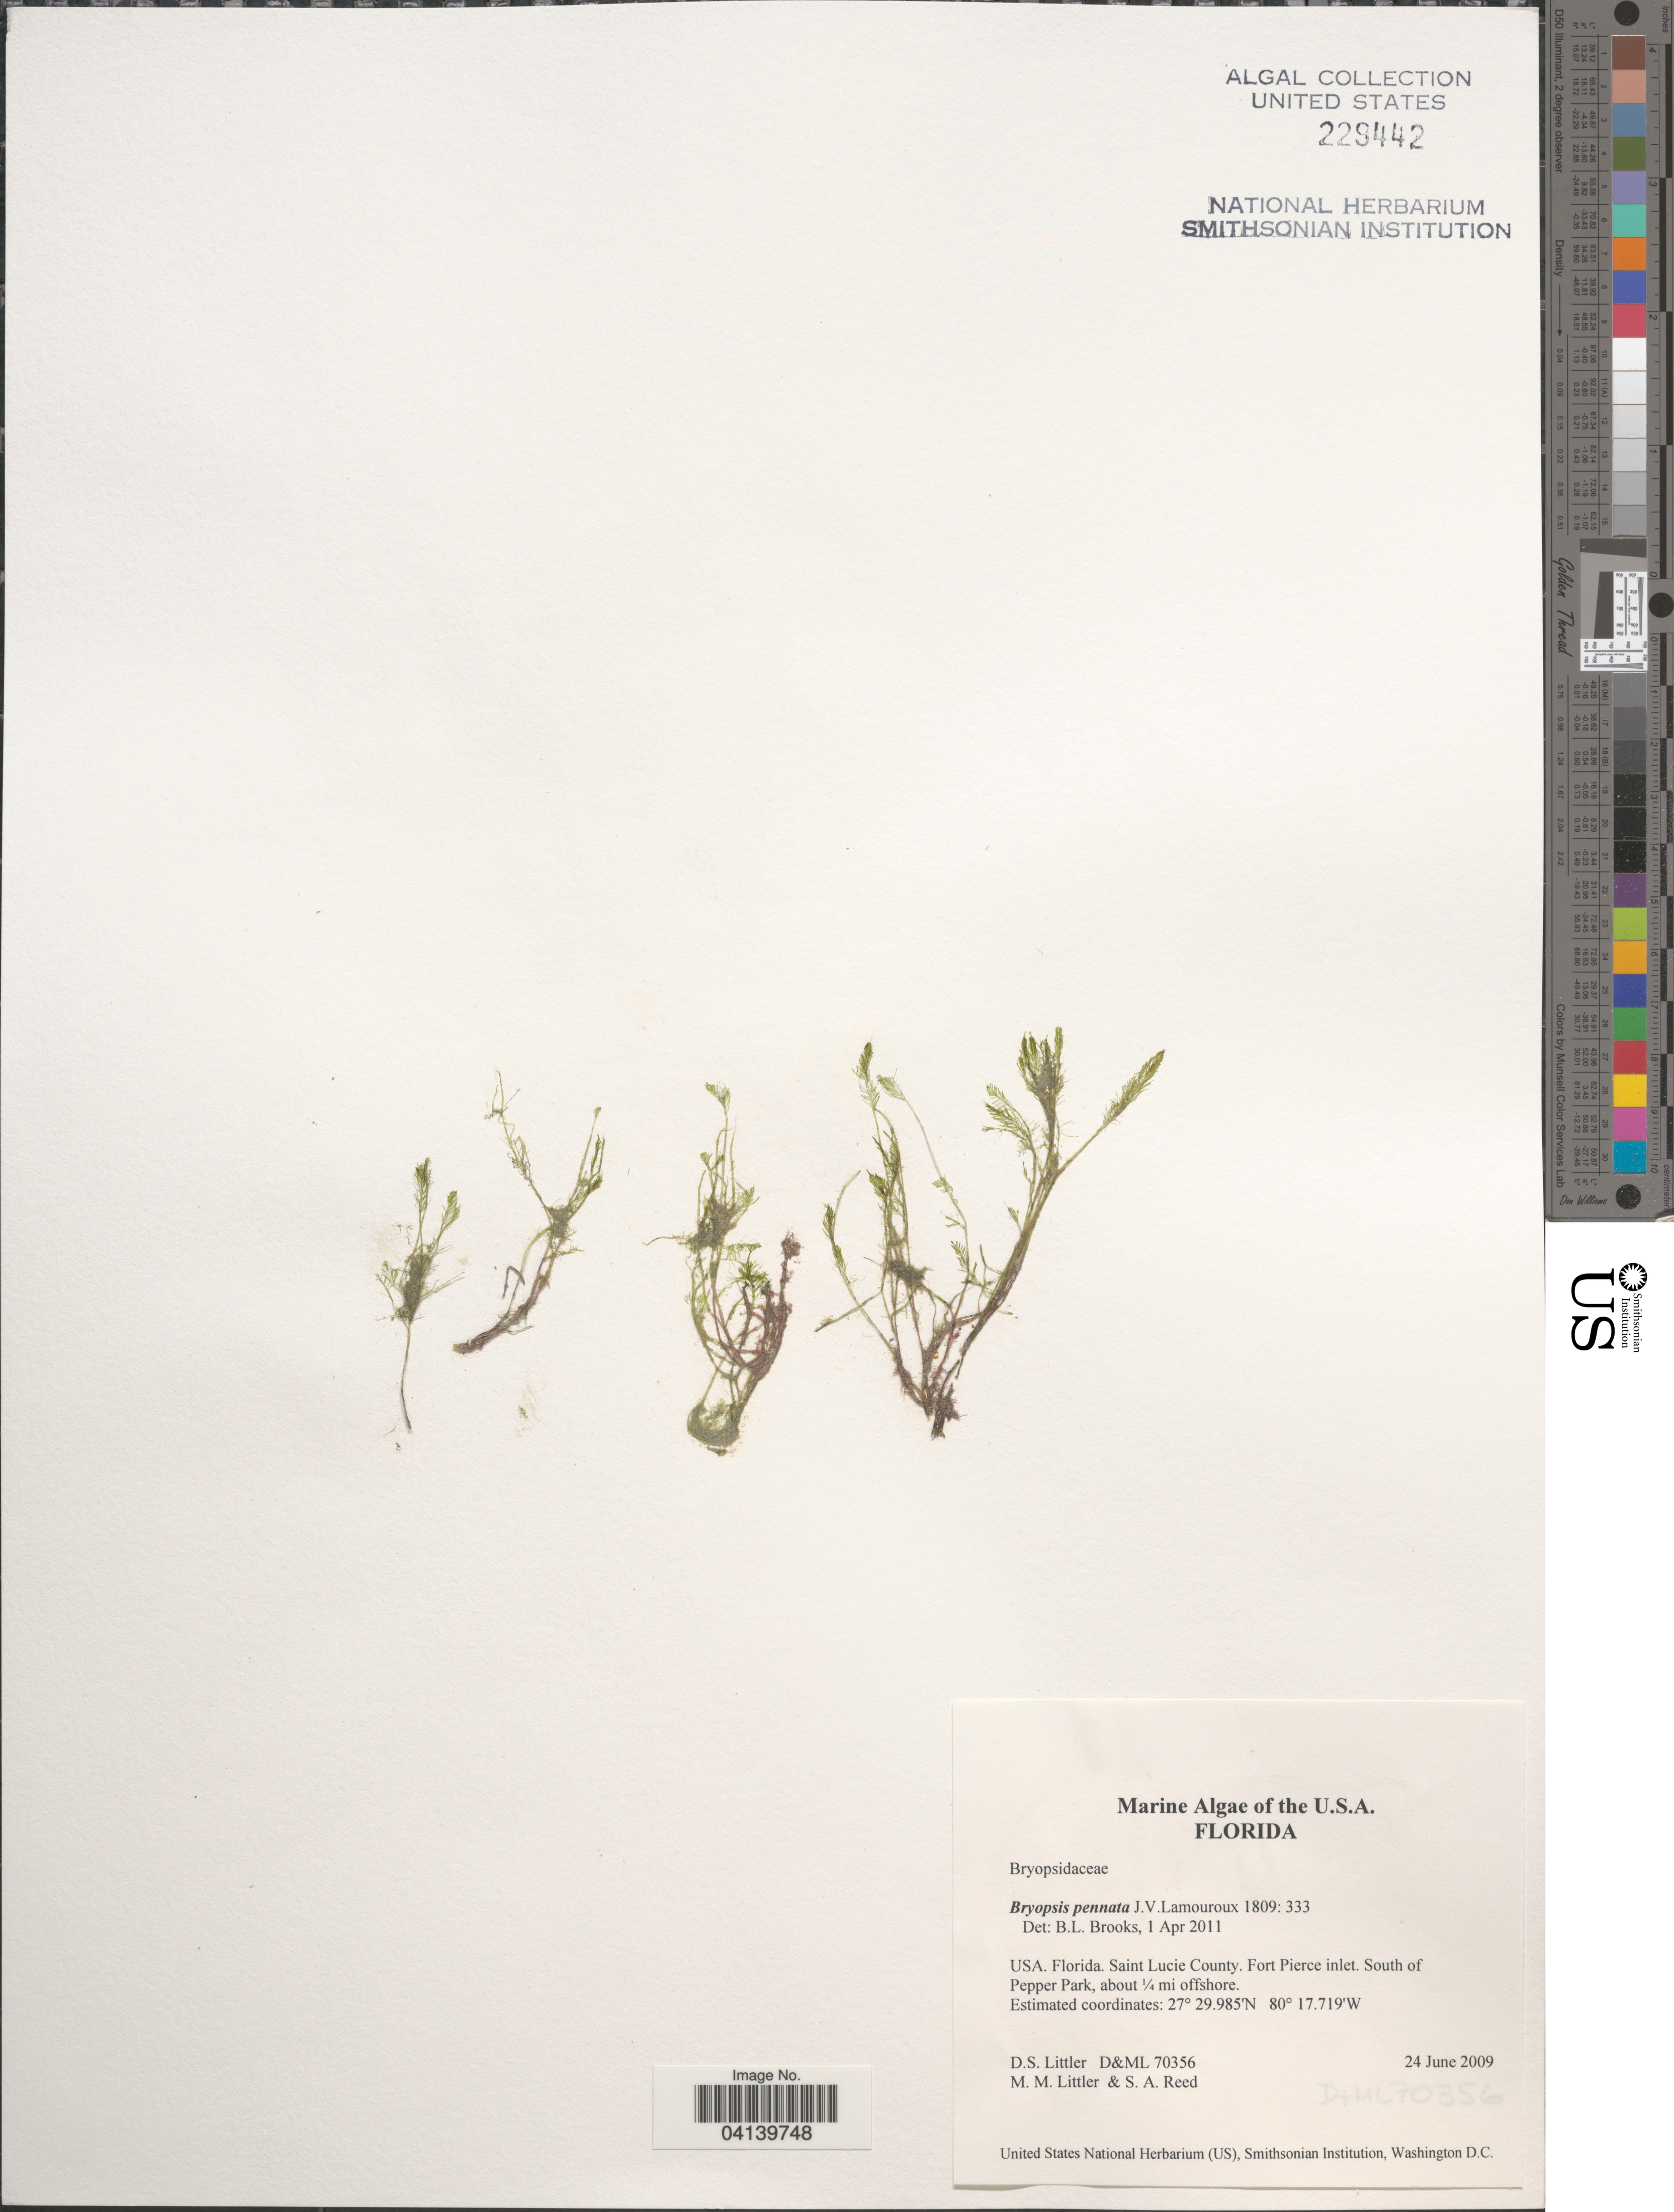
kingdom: Plantae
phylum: Chlorophyta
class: Ulvophyceae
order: Bryopsidales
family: Bryopsidaceae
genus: Bryopsis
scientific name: Bryopsis pennata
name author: J.V.Lamouroux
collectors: D. S. Littler & S. Reed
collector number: D&ML 70356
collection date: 2009-06-24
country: United States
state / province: Florida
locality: Saint Lucie County. Fort Pierce inlet. South of Pepper Park, about ¼ mi offshore.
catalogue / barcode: US 229442